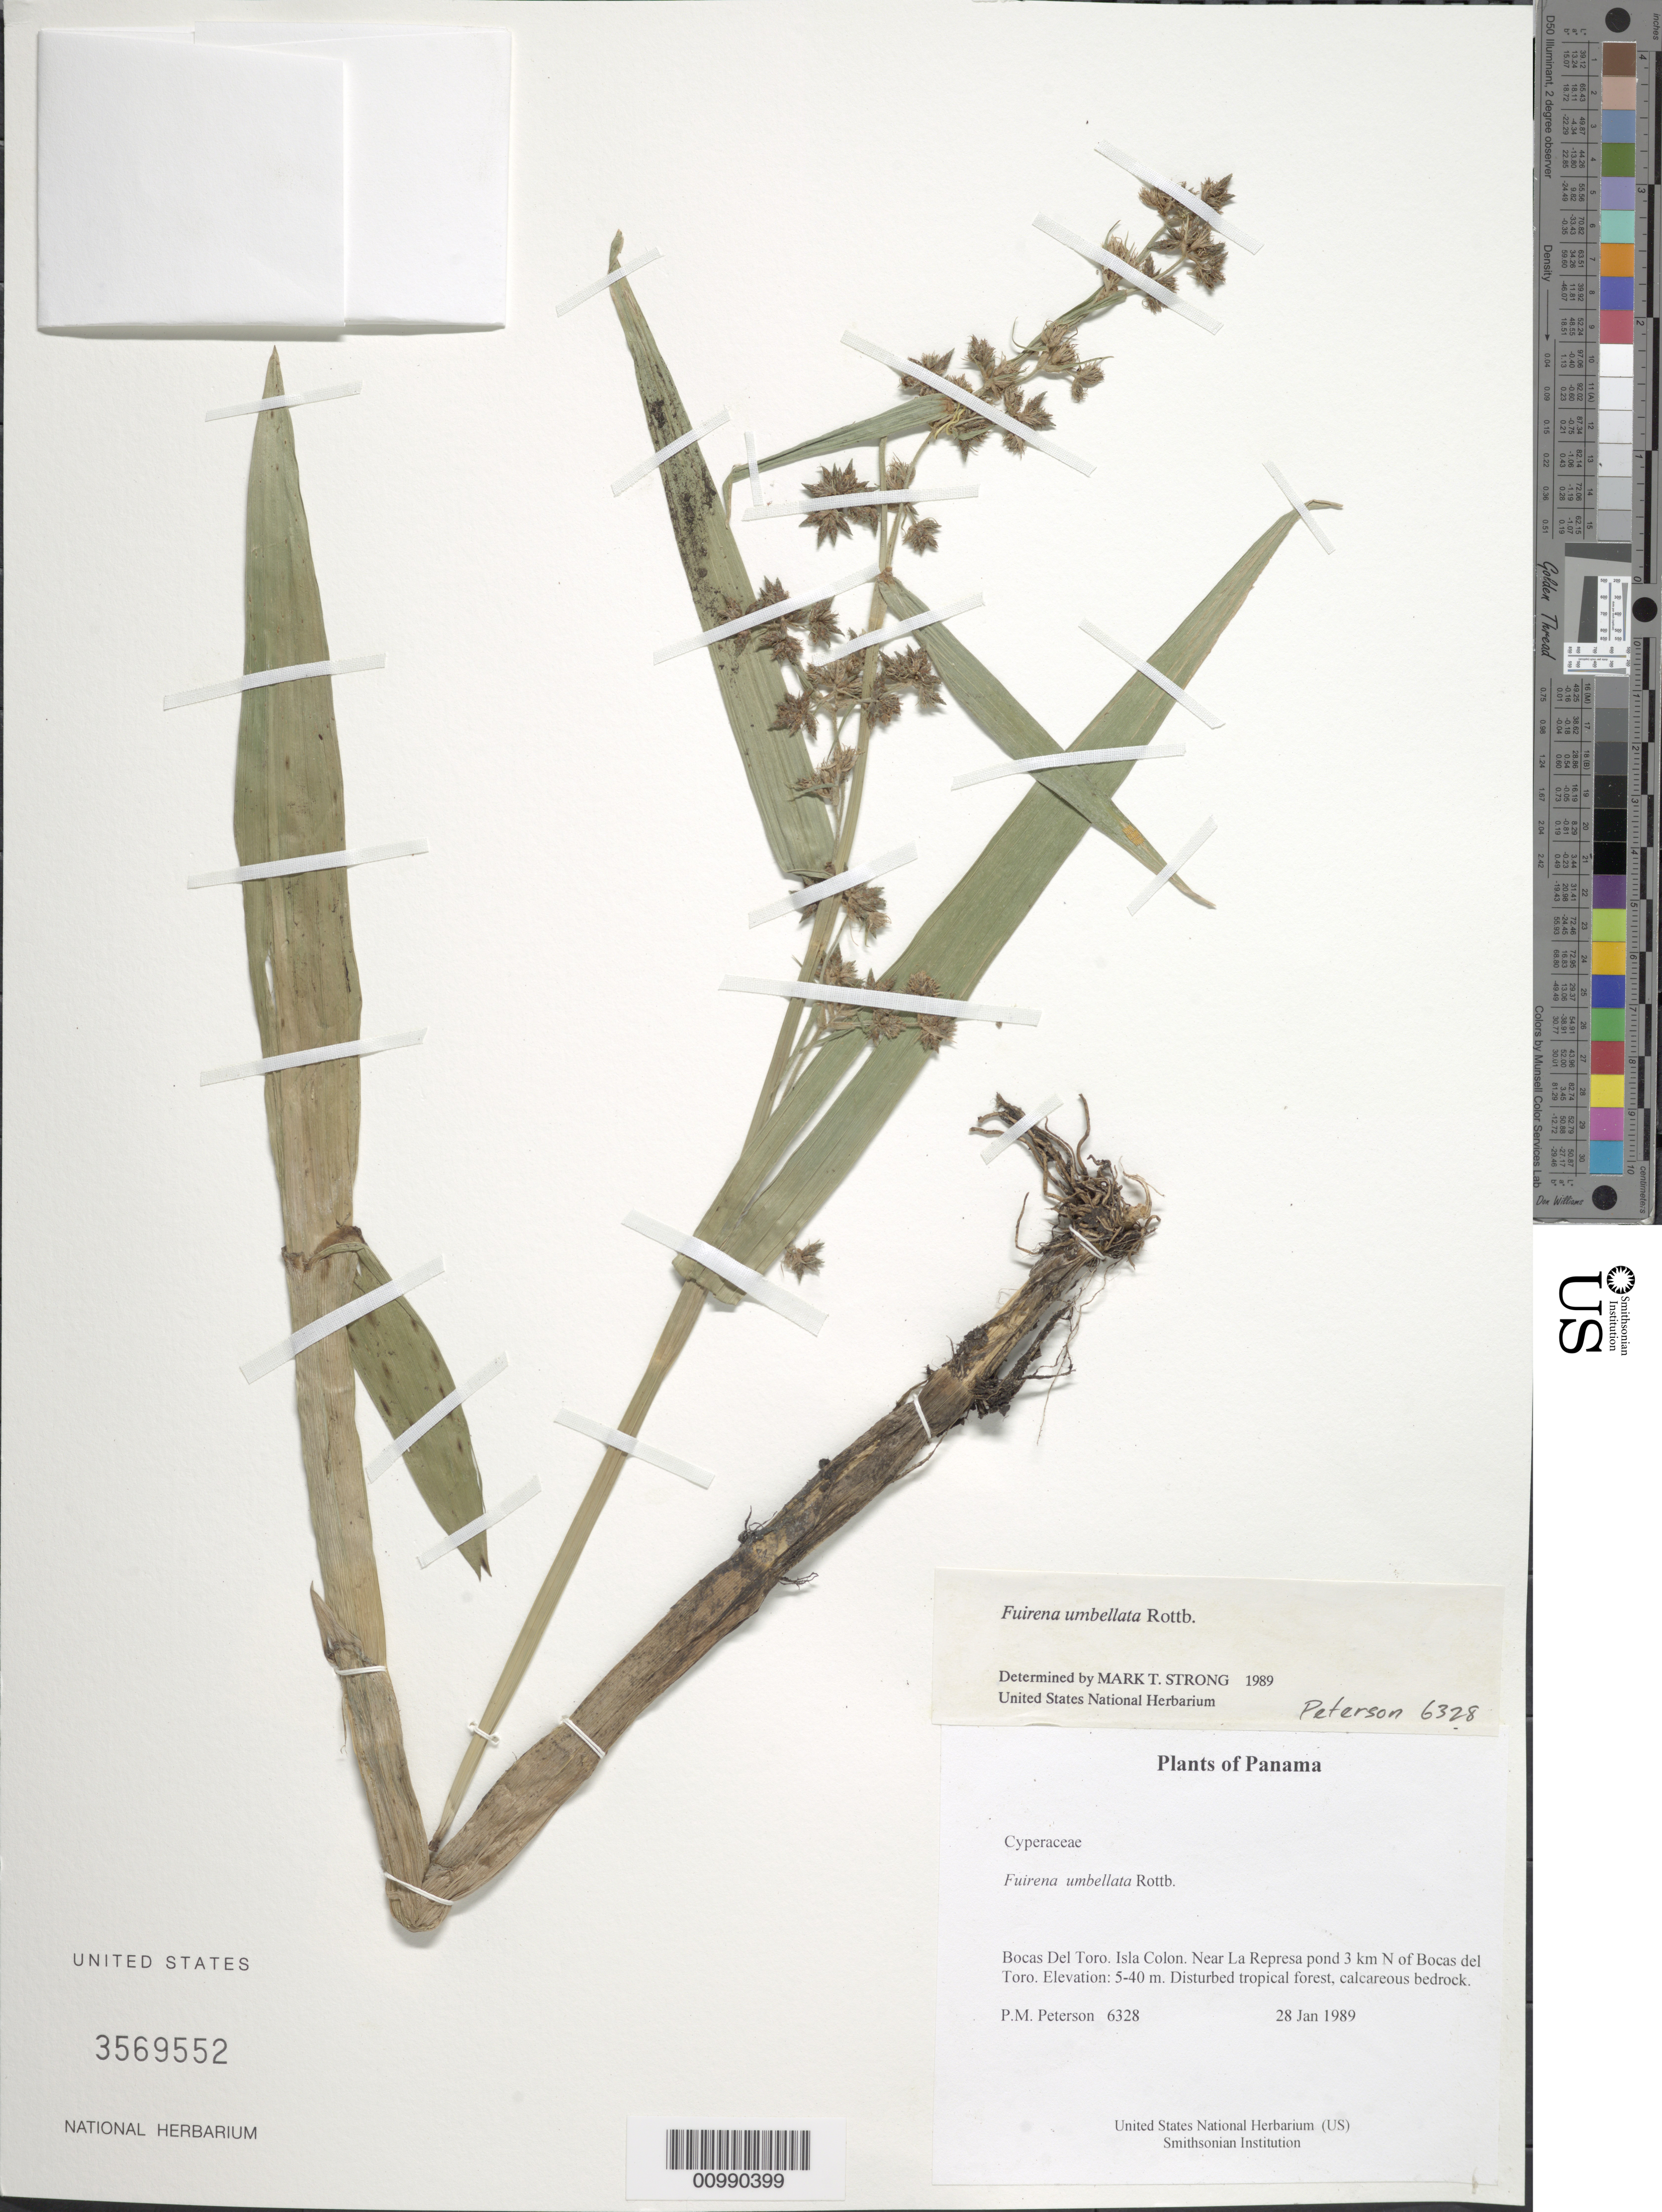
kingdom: Plantae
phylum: Tracheophyta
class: Liliopsida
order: Poales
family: Cyperaceae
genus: Fuirena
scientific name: Fuirena umbellata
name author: Rottb.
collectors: P. M. Peterson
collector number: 06328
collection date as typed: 28 Jan 1989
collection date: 1989-01-28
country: Panama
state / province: Bocas del Toro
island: Colón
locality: Near La Represa pond 3 km N of Bocas del Toro.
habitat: Disturbed tropical forest, calcareous bedrock.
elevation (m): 5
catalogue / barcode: US 3569552